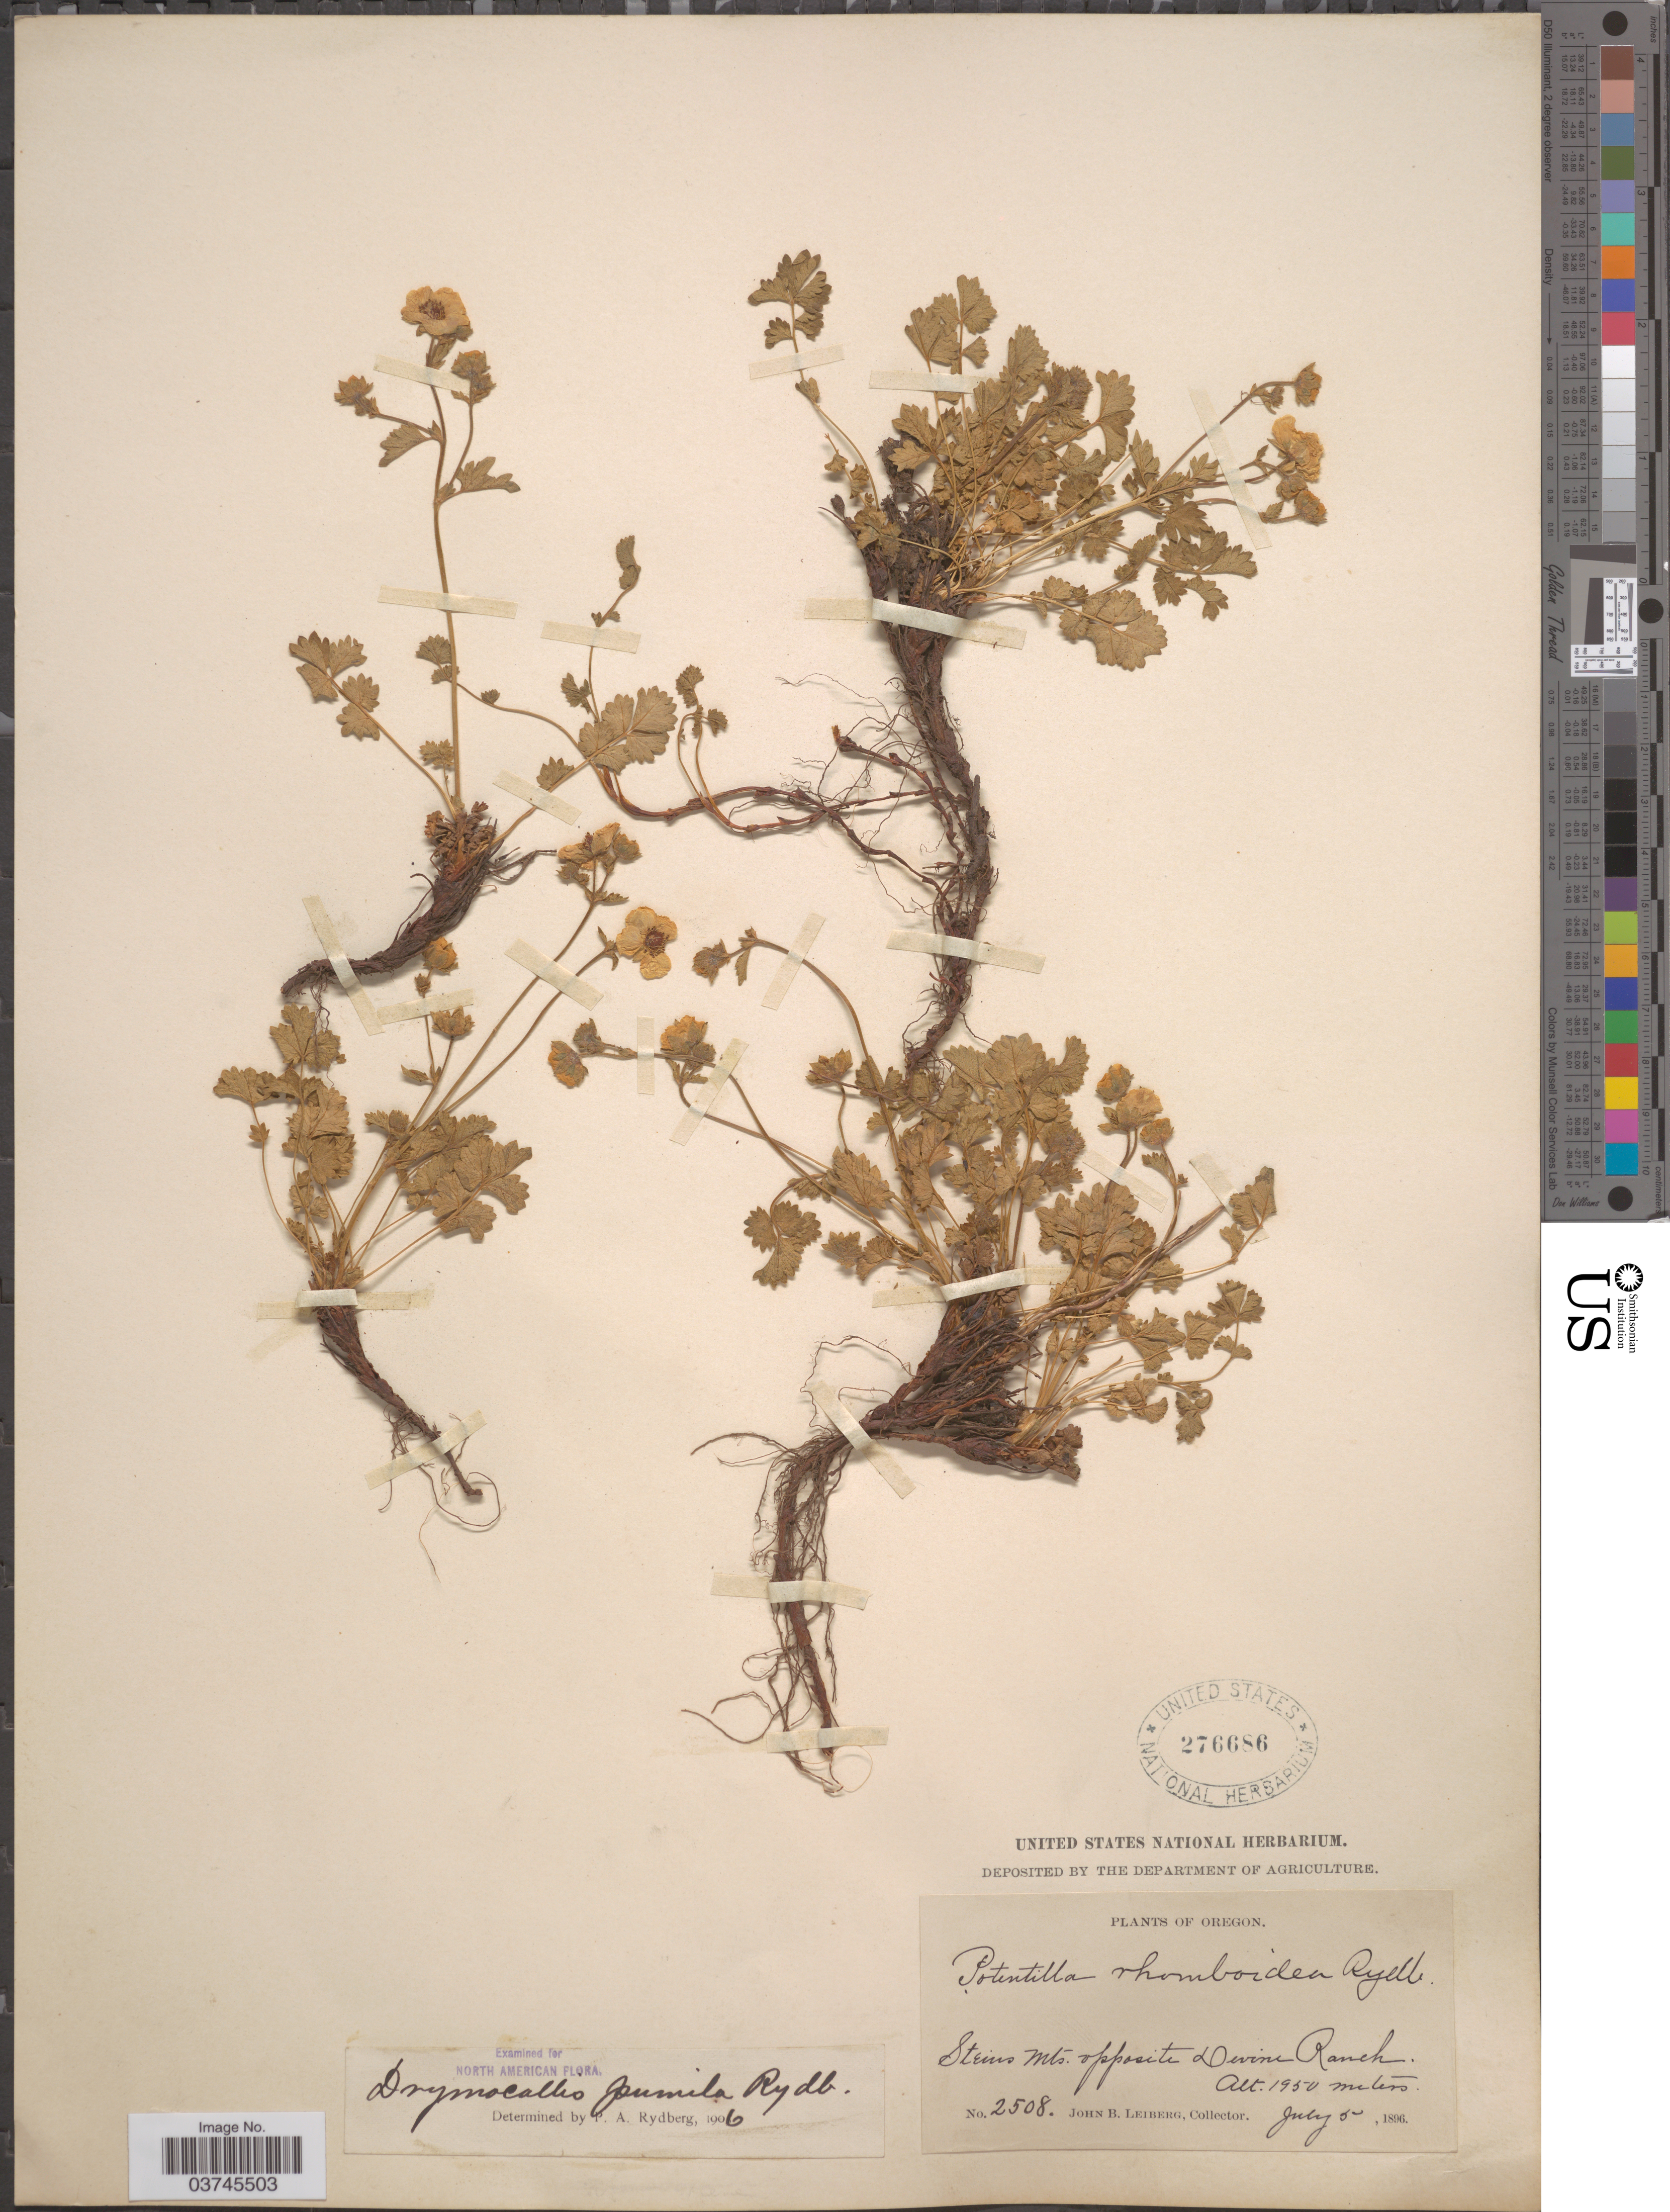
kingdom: Plantae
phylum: Tracheophyta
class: Magnoliopsida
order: Rosales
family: Rosaceae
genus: Drymocallis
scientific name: Drymocallis x pumila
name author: Rydb.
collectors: J. B. Leiberg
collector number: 2508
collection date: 1896-07-05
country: United States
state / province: Oregon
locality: Steins Mts. opposite Devine Ranch.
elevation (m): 1950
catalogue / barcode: US 276686